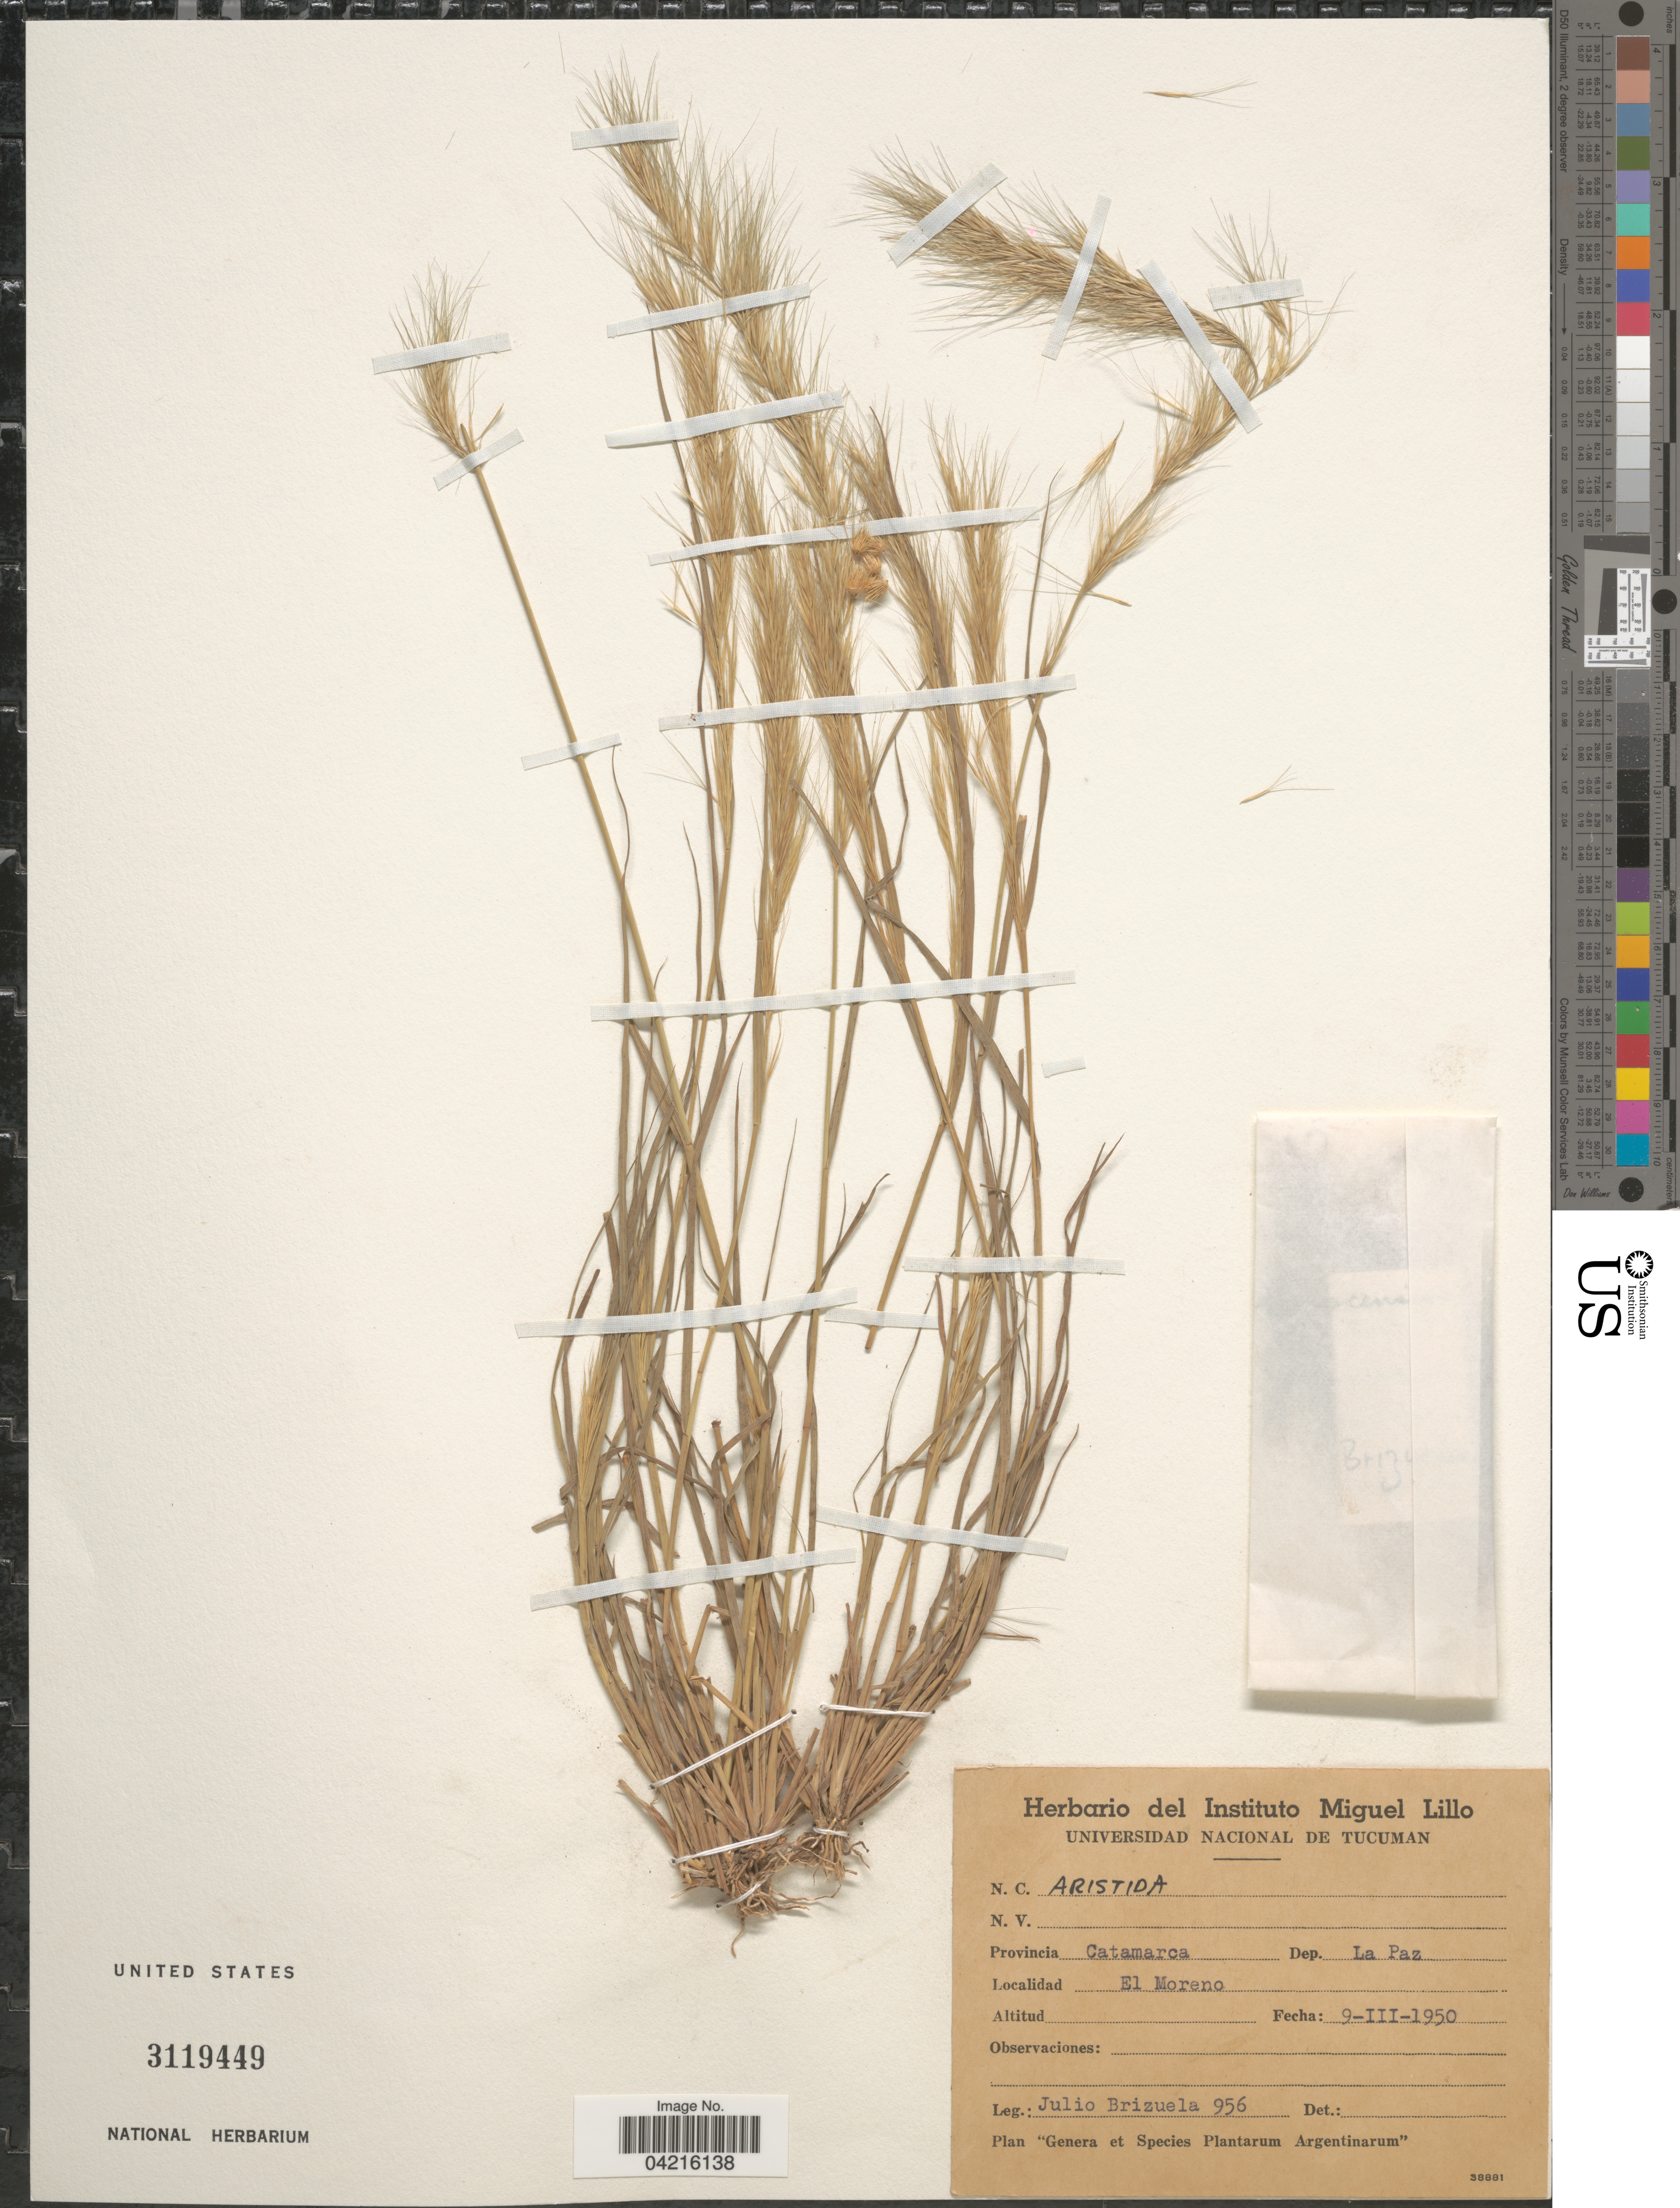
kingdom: Plantae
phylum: Tracheophyta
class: Liliopsida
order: Poales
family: Poaceae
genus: Aristida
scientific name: Aristida sp.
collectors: J. Brizuela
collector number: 956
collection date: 1950-03-09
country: Argentina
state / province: Catamarca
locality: Dep. La Paz. El Moreno.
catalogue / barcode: US 3119449